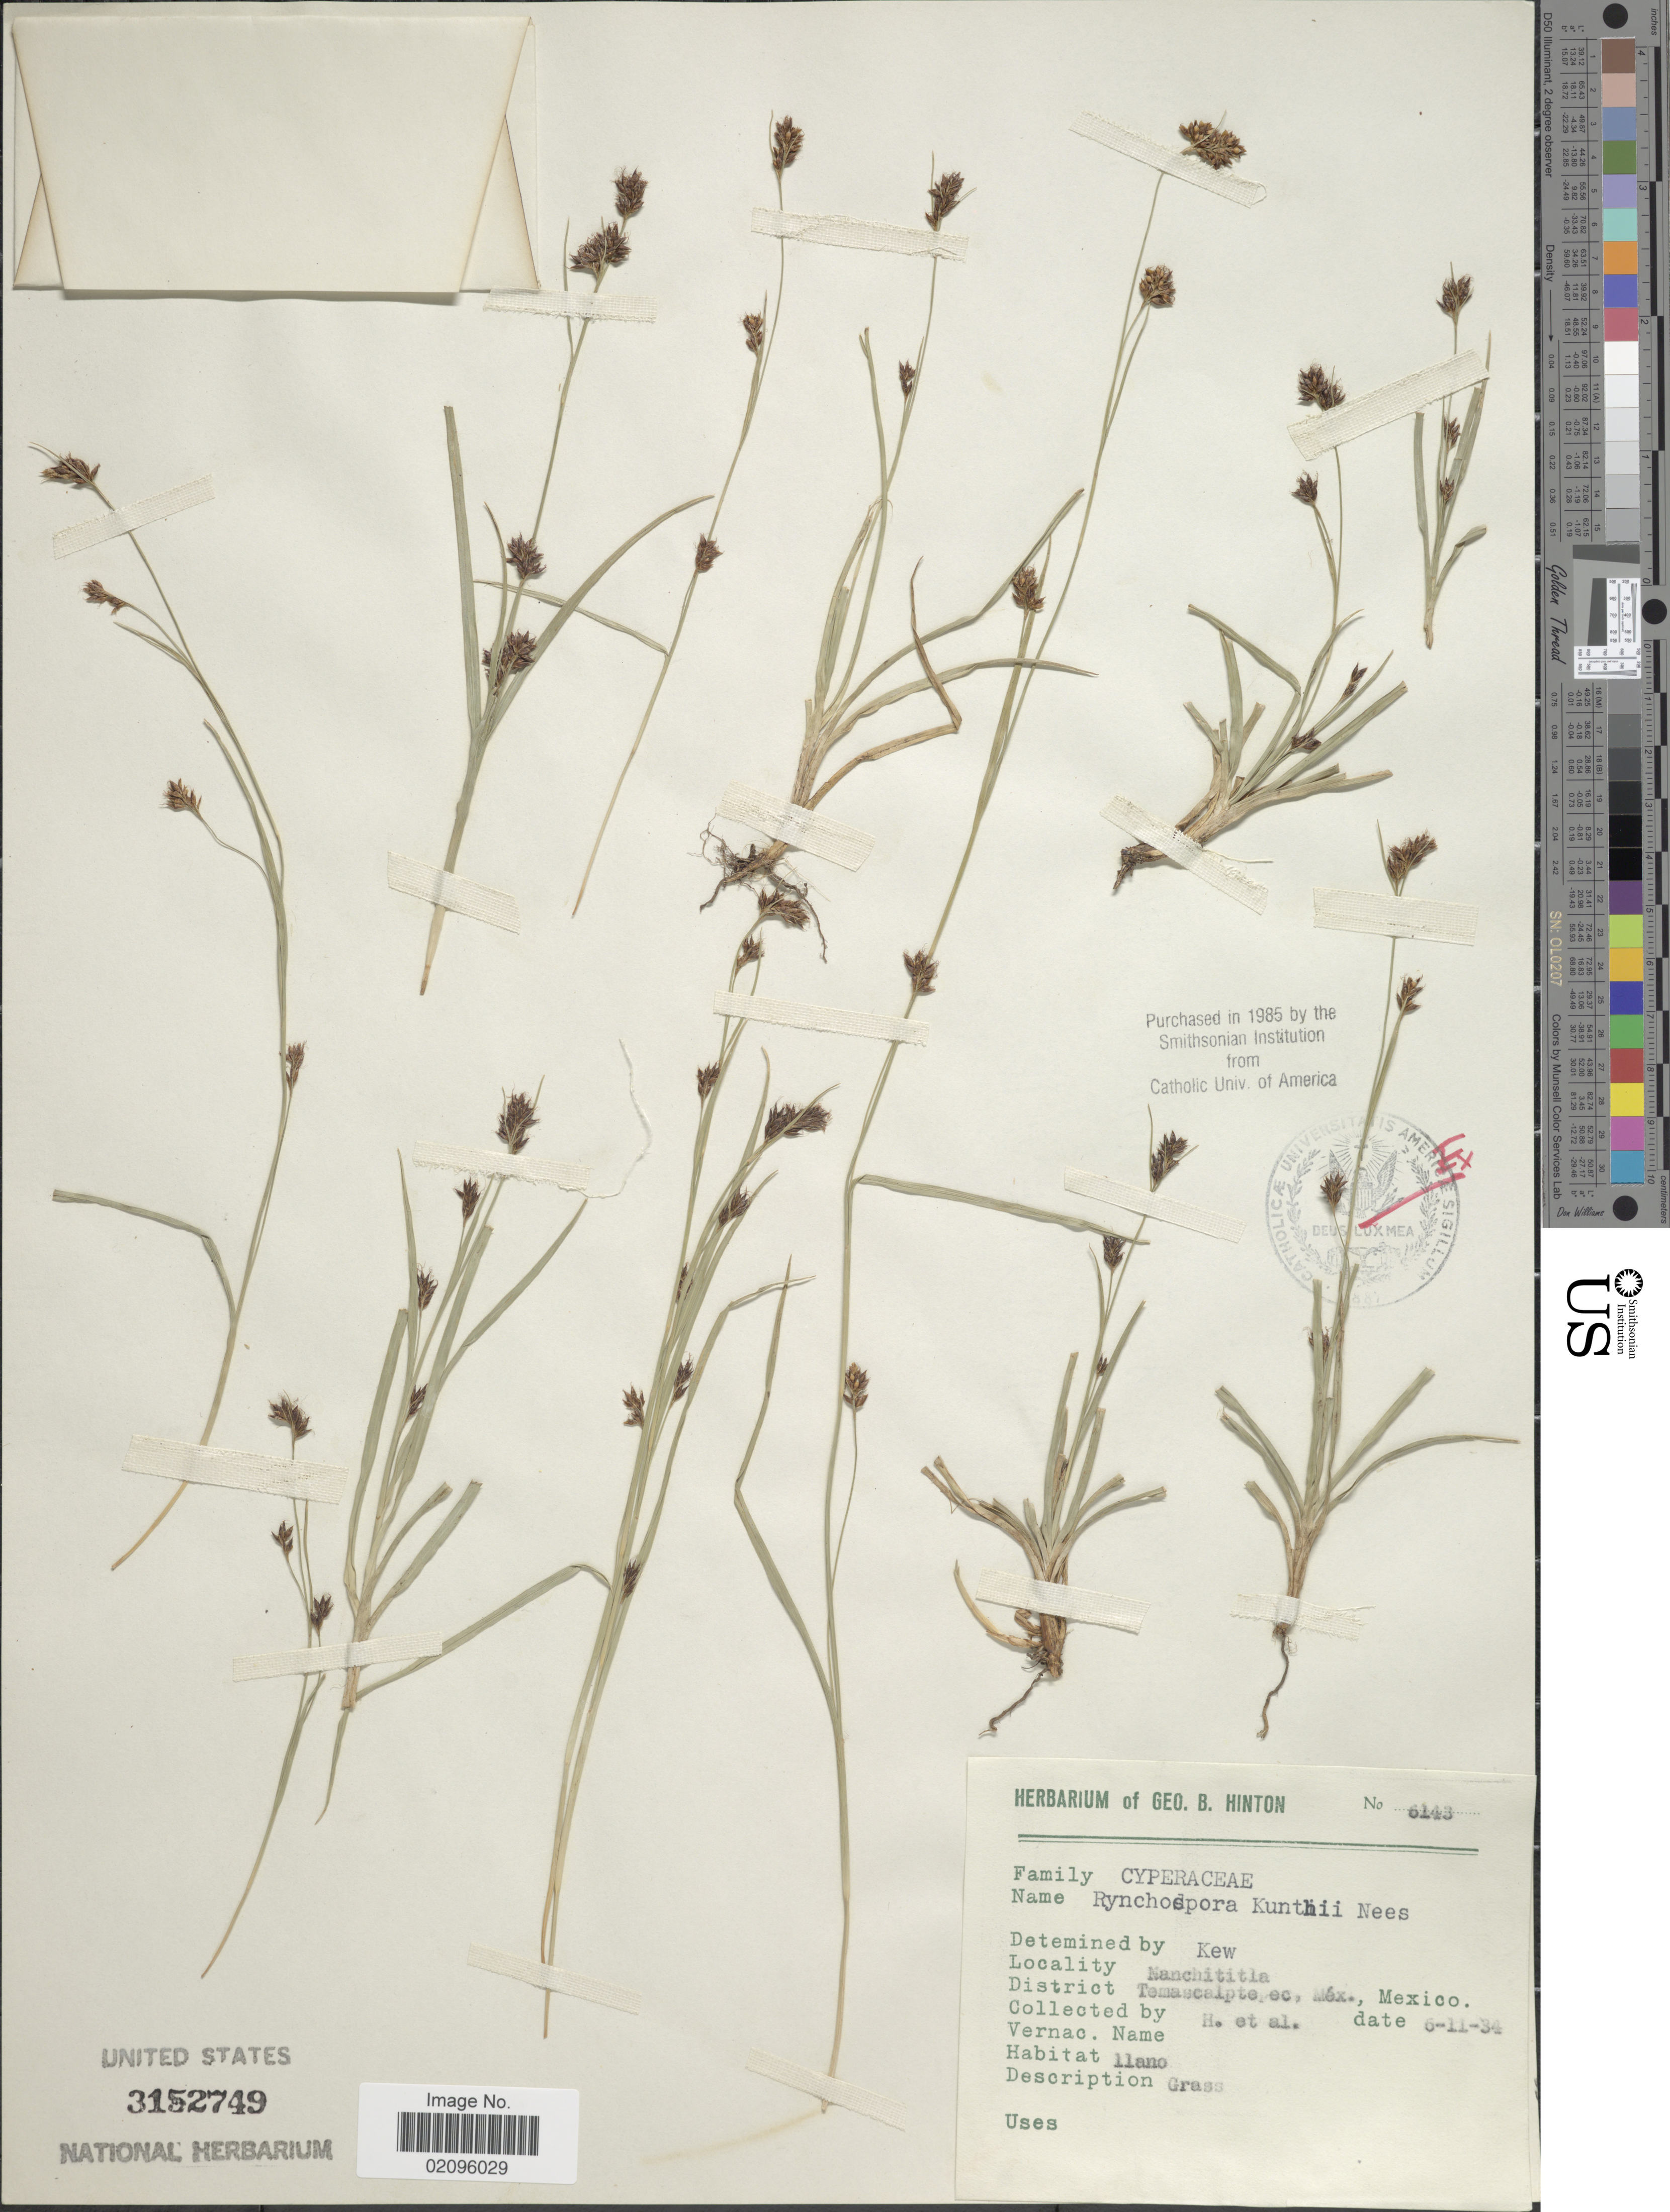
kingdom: Plantae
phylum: Tracheophyta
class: Liliopsida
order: Poales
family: Cyperaceae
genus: Rhynchospora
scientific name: Rhynchospora kunthii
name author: Nees ex Kunth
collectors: G. B. Hinton & et al.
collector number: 6143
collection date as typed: Transcribed d/m/y: 11/6/34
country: Mexico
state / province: México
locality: Nanchititla, District Temascaltepec.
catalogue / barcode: US 3152749